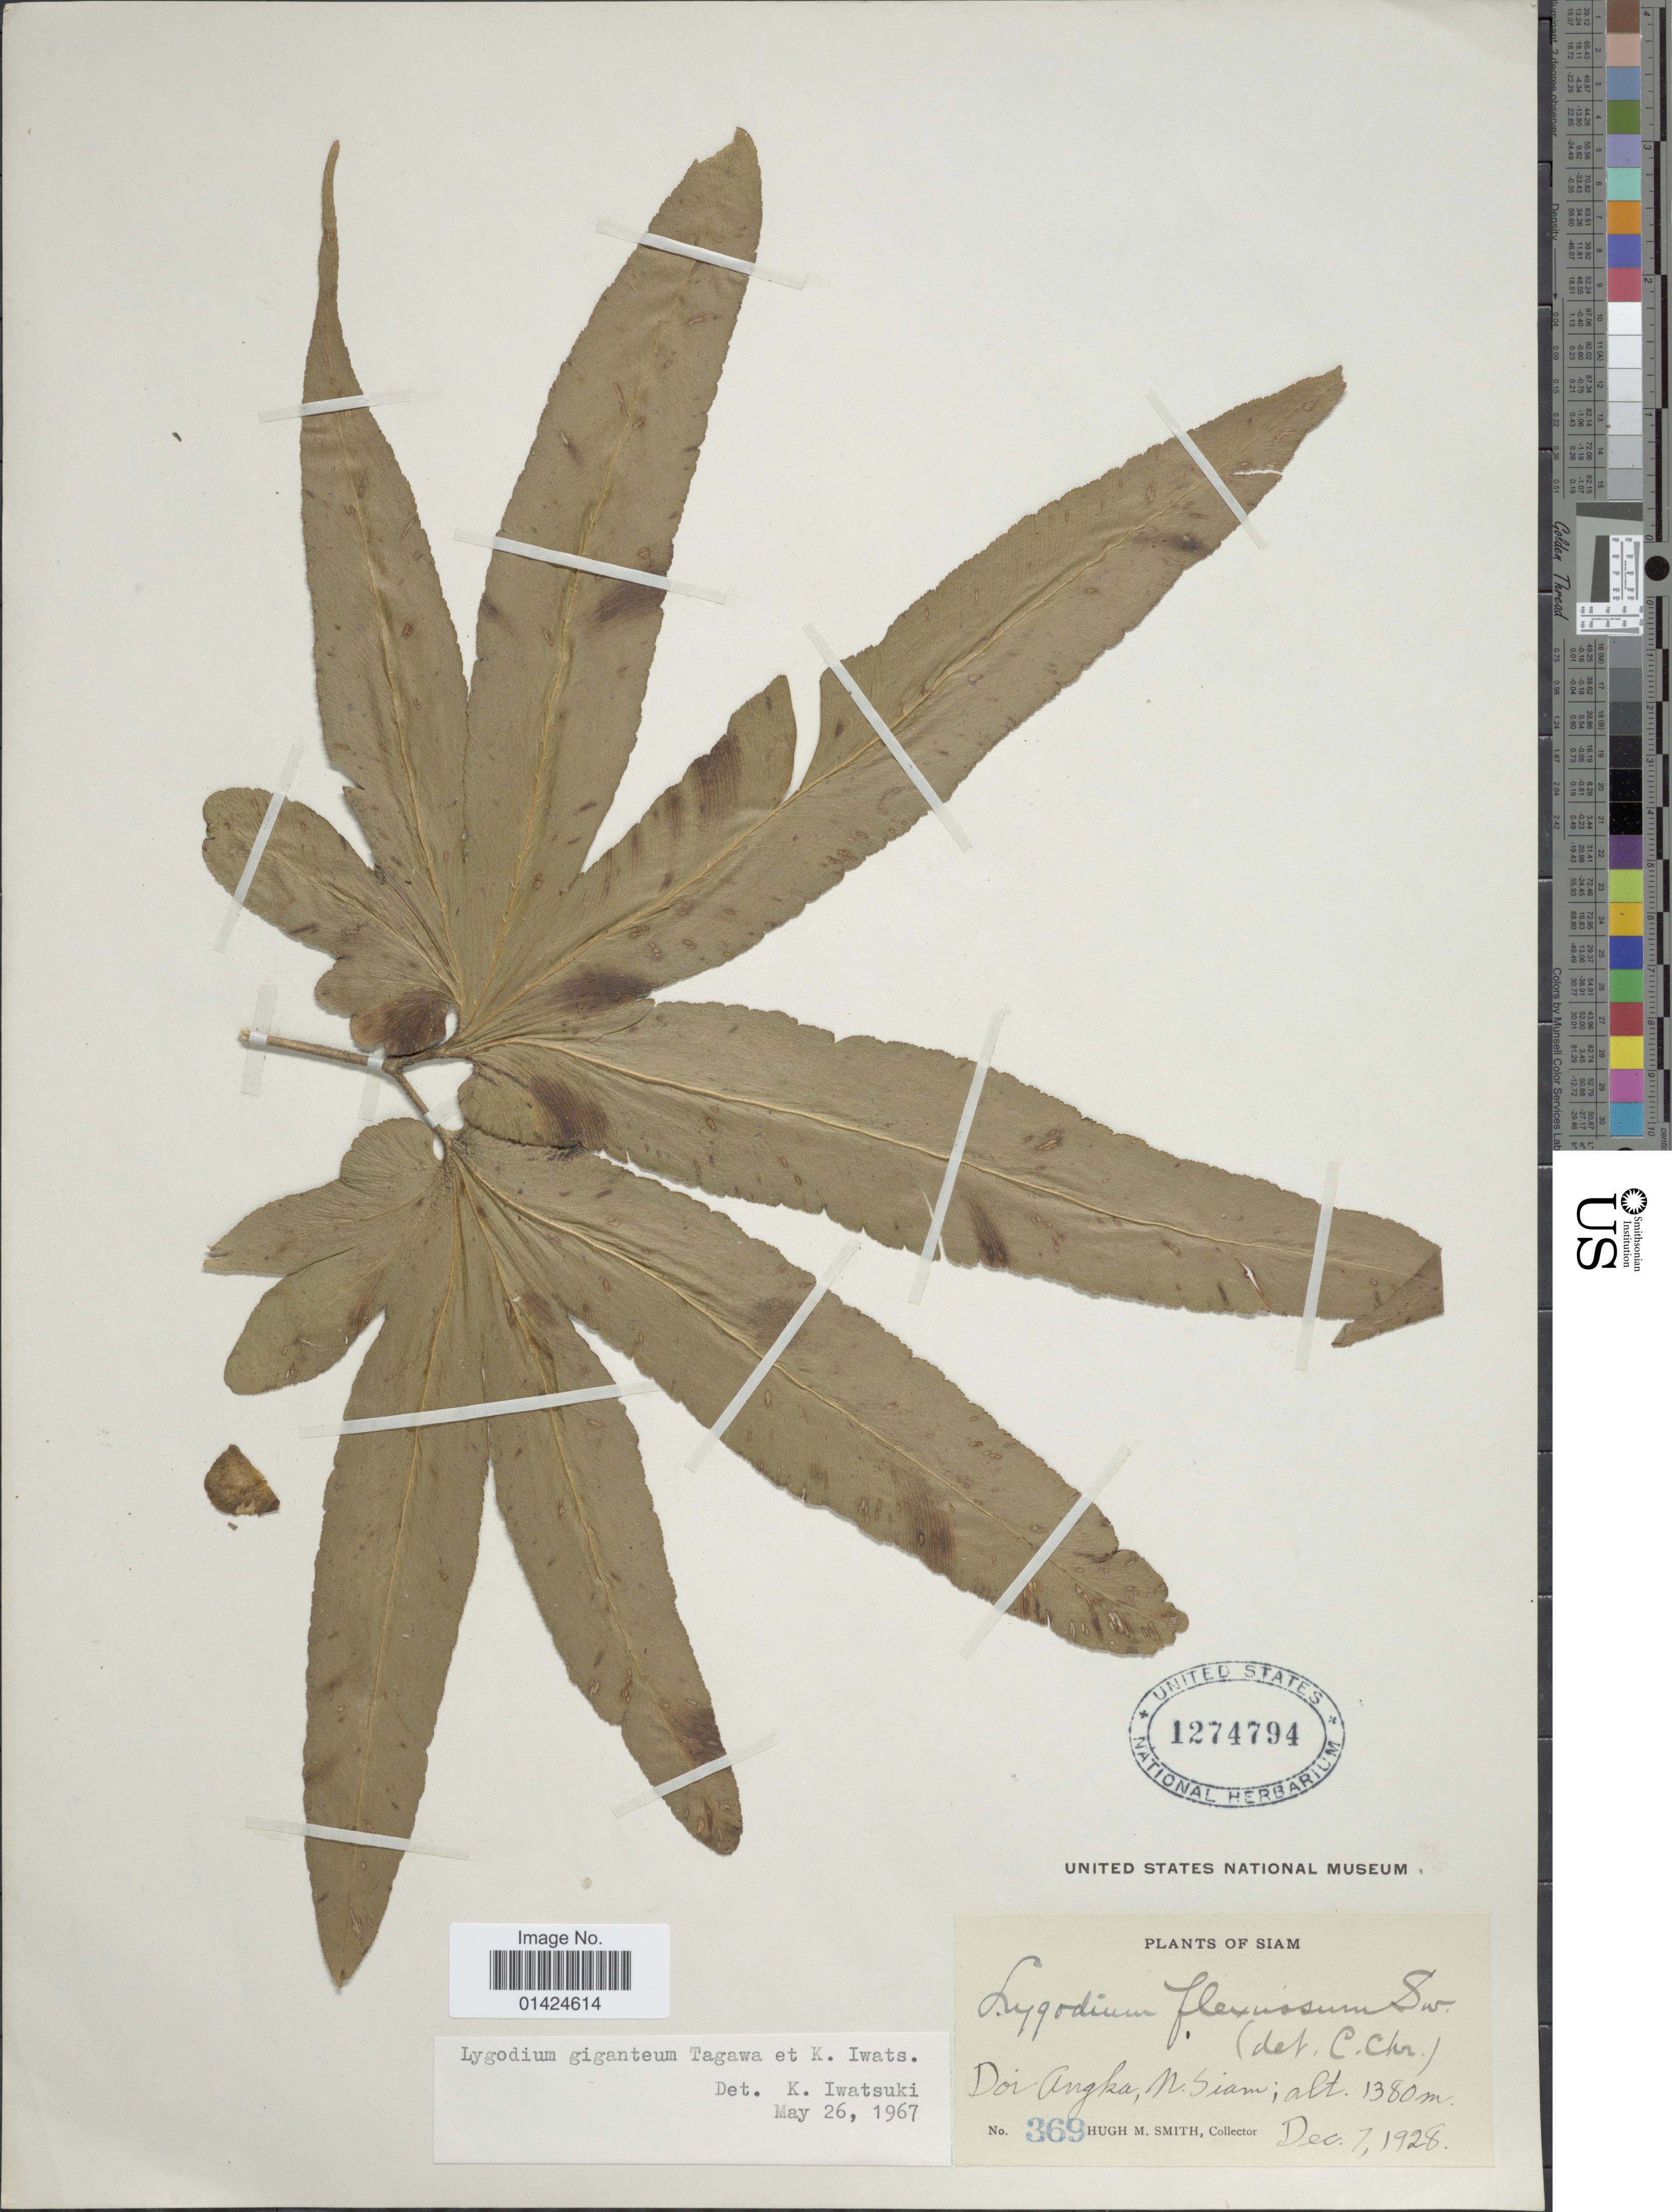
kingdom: Plantae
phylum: Tracheophyta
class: Polypodiopsida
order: Schizaeales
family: Lygodiaceae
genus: Lygodium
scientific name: Lygodium yunnanense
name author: Ching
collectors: H. M. Smith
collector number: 369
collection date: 1928-12-07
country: Thailand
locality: Siam, Doi Angka, N. Siam.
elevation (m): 1380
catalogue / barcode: US 1274794